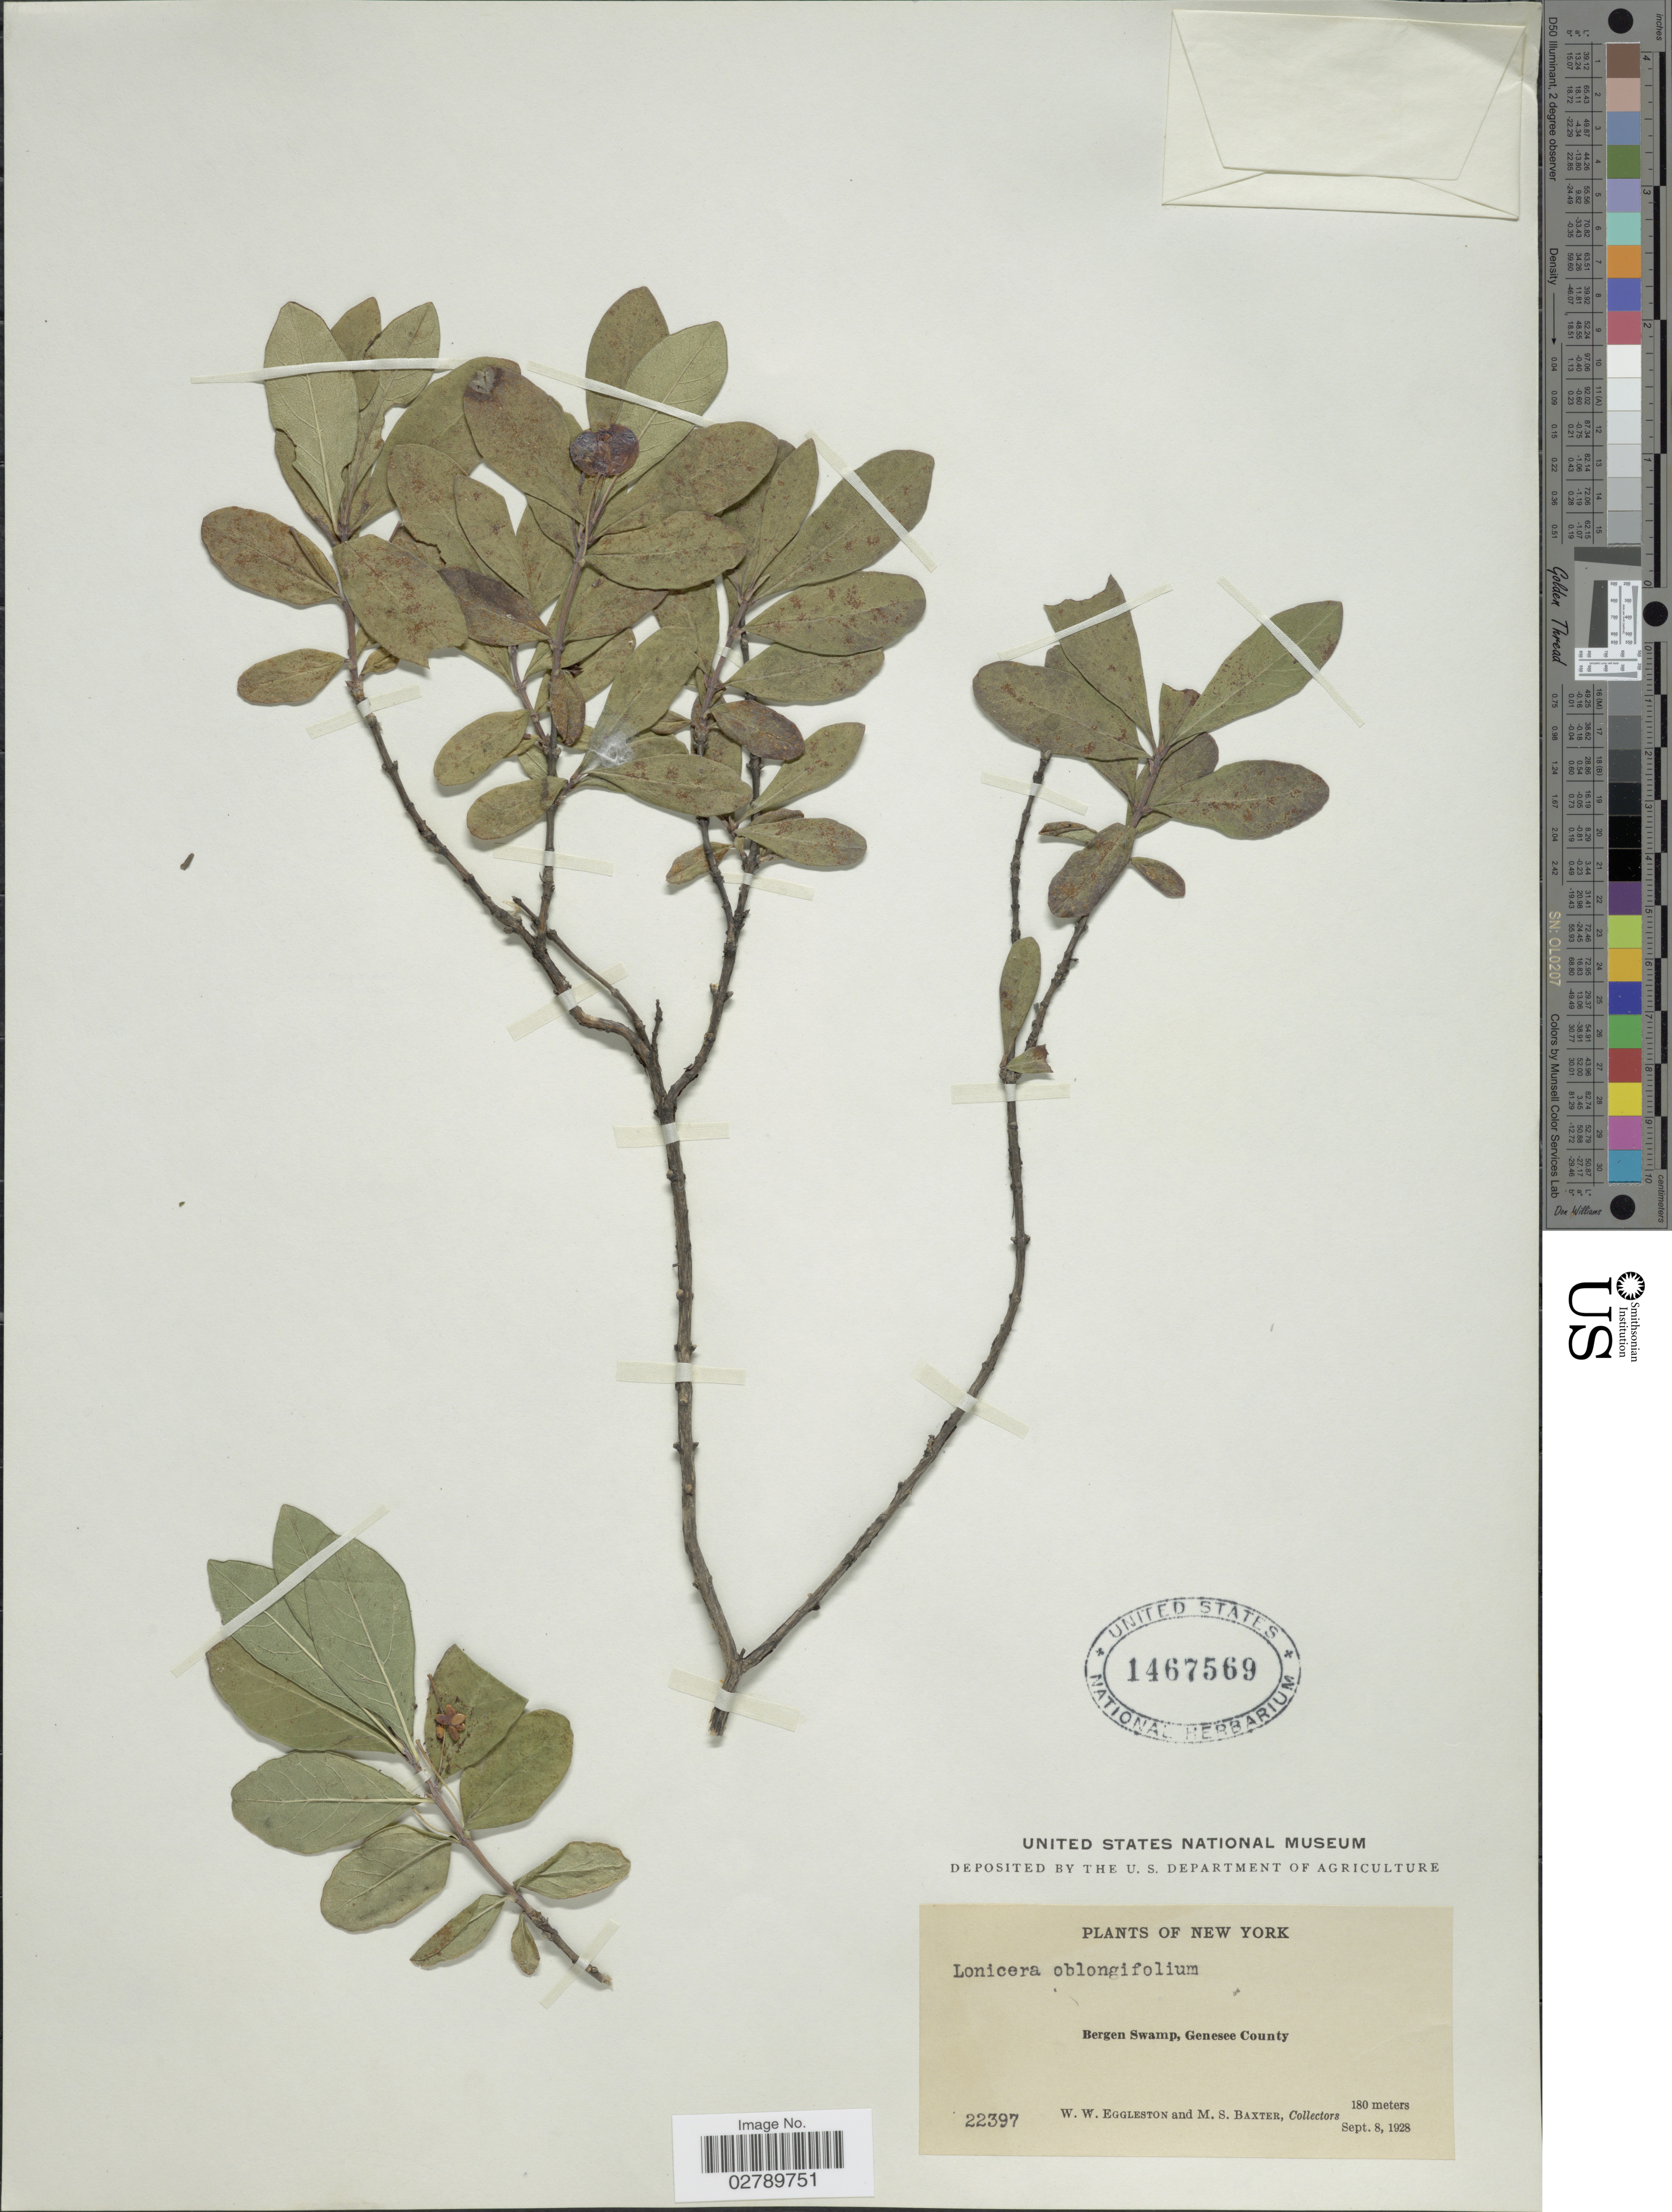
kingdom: Plantae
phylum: Tracheophyta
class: Magnoliopsida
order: Dipsacales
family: Caprifoliaceae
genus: Lonicera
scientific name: Lonicera oblongifolia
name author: Hook.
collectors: W. W. Eggleston & M. Baxter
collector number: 22397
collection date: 1928-09-08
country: United States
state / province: New York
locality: Bergen Swamp, Genesee County.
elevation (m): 180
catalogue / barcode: US 1467569